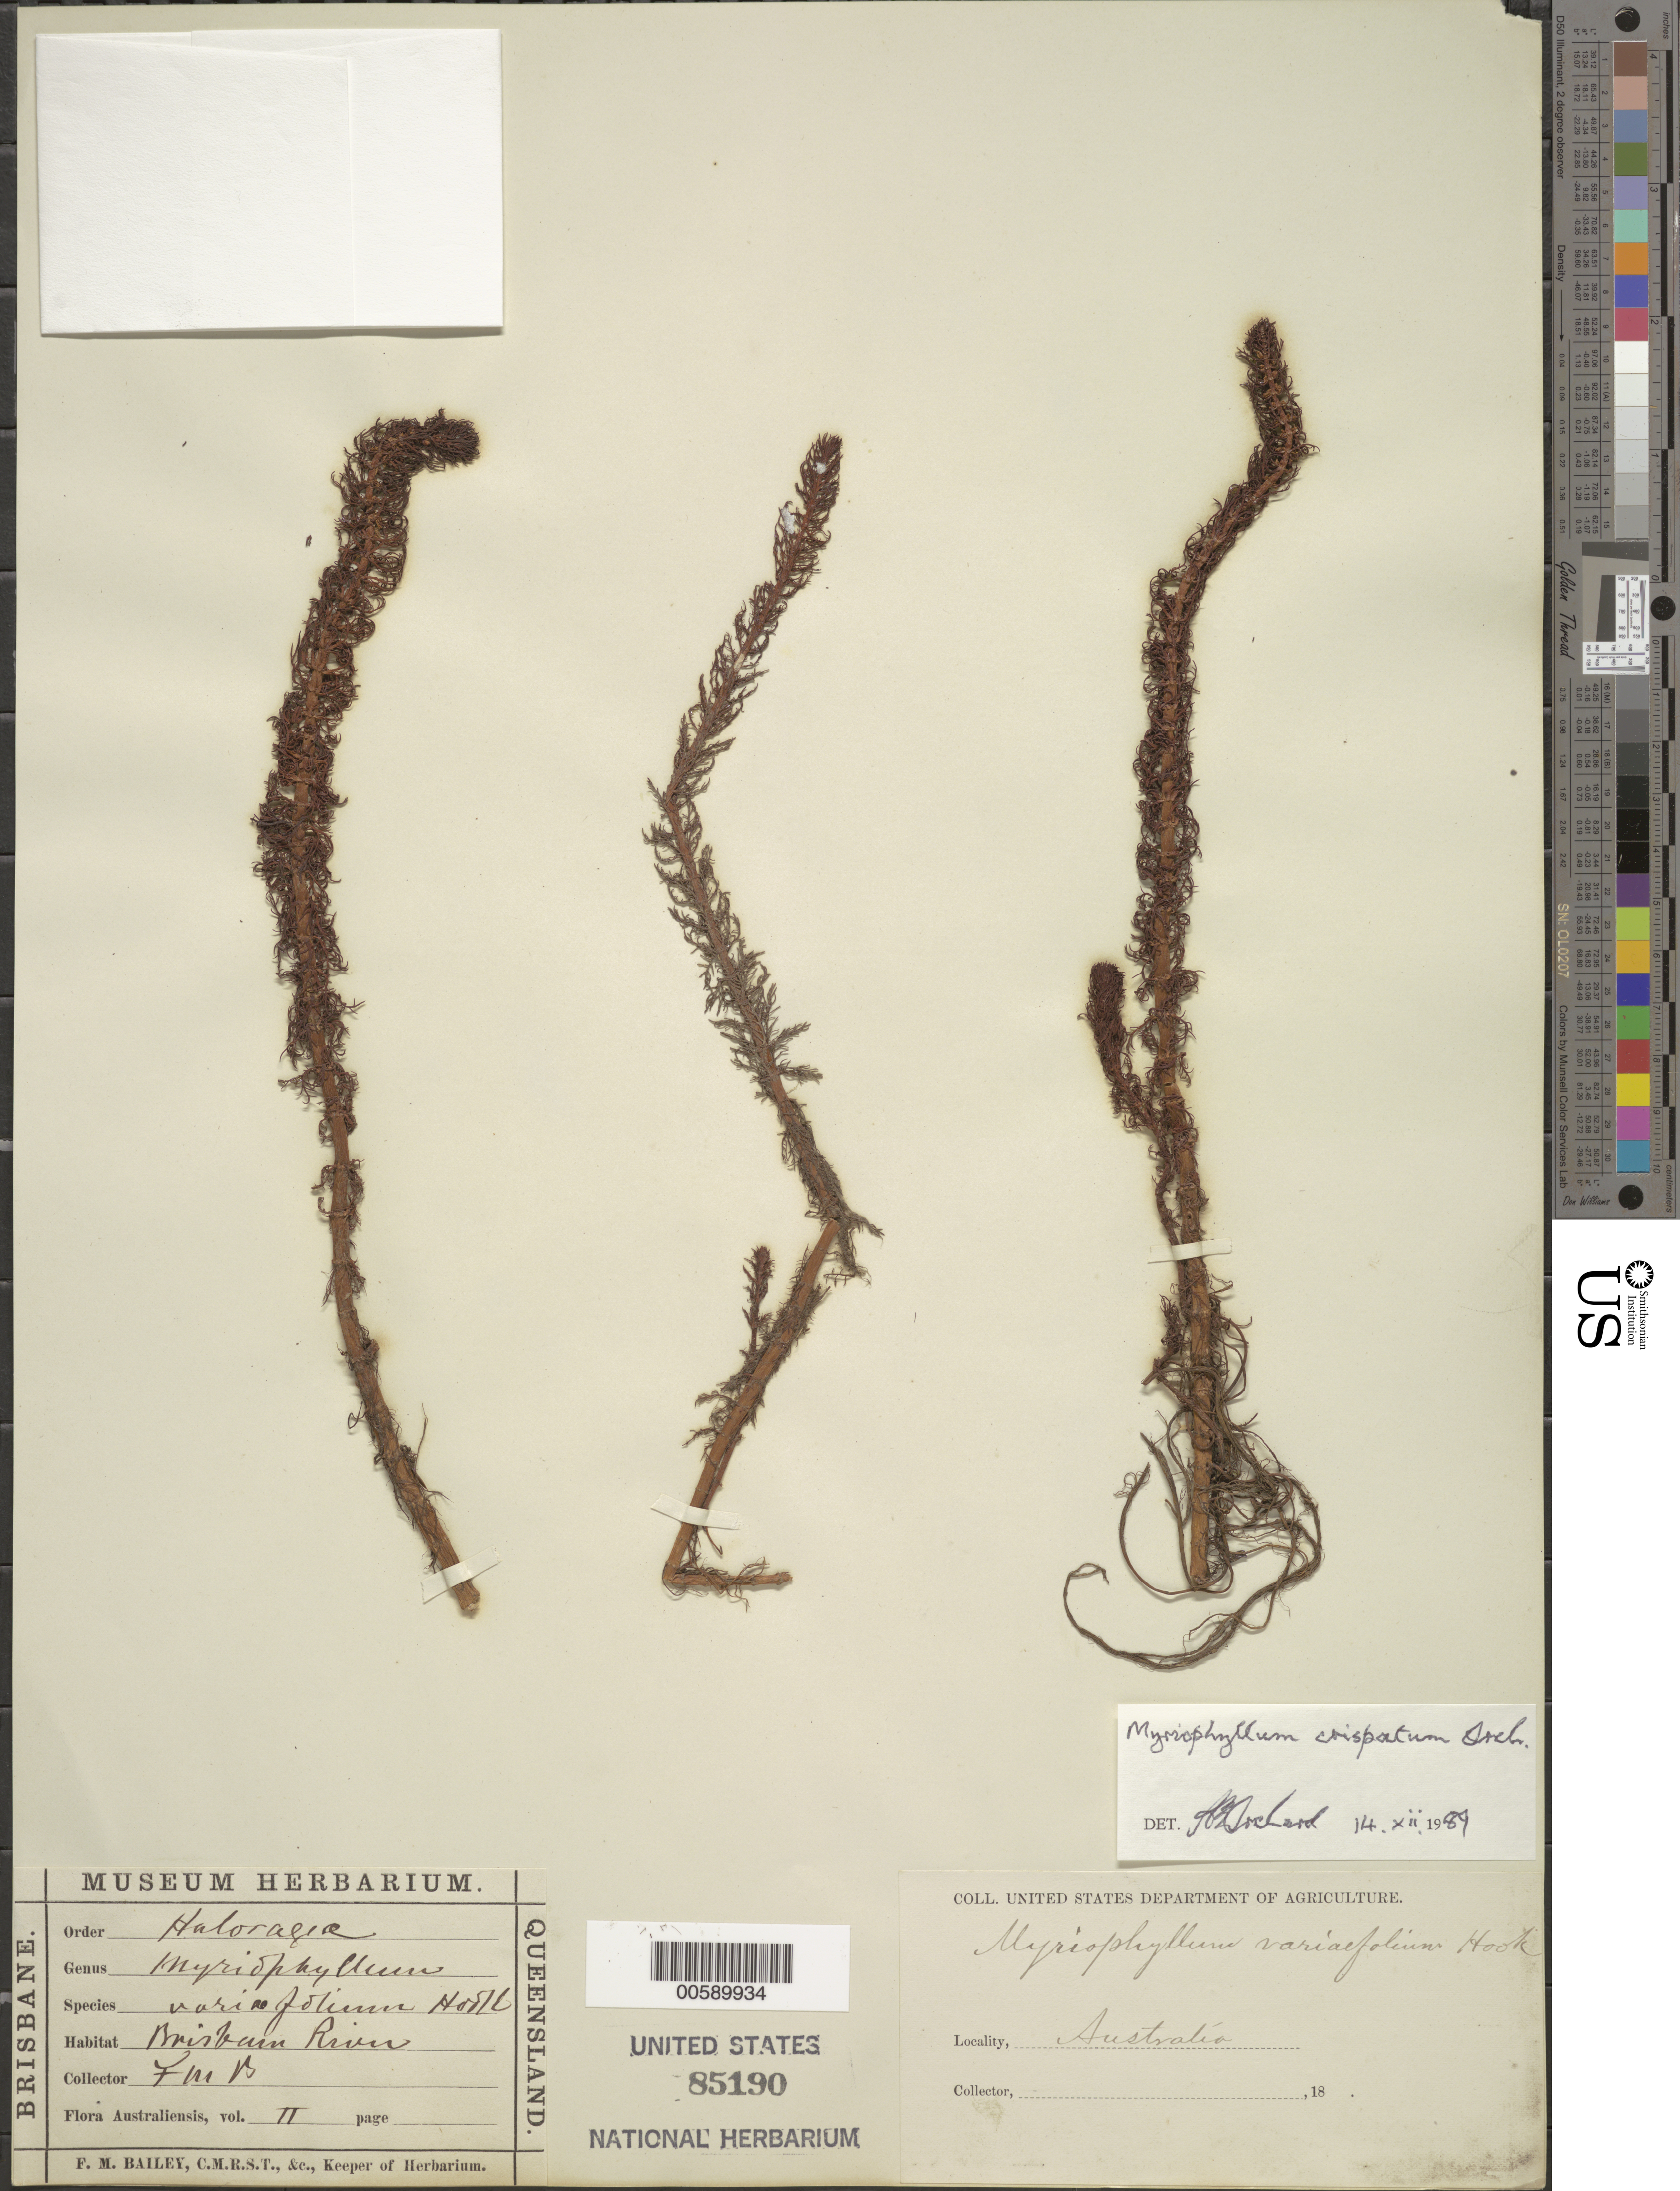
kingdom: Plantae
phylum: Tracheophyta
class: Magnoliopsida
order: Saxifragales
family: Haloragaceae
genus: Myriophyllum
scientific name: Myriophyllum crispatum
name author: Orchard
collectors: F. M. Bailey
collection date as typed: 18--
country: Australia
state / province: Queensland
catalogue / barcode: US 85190